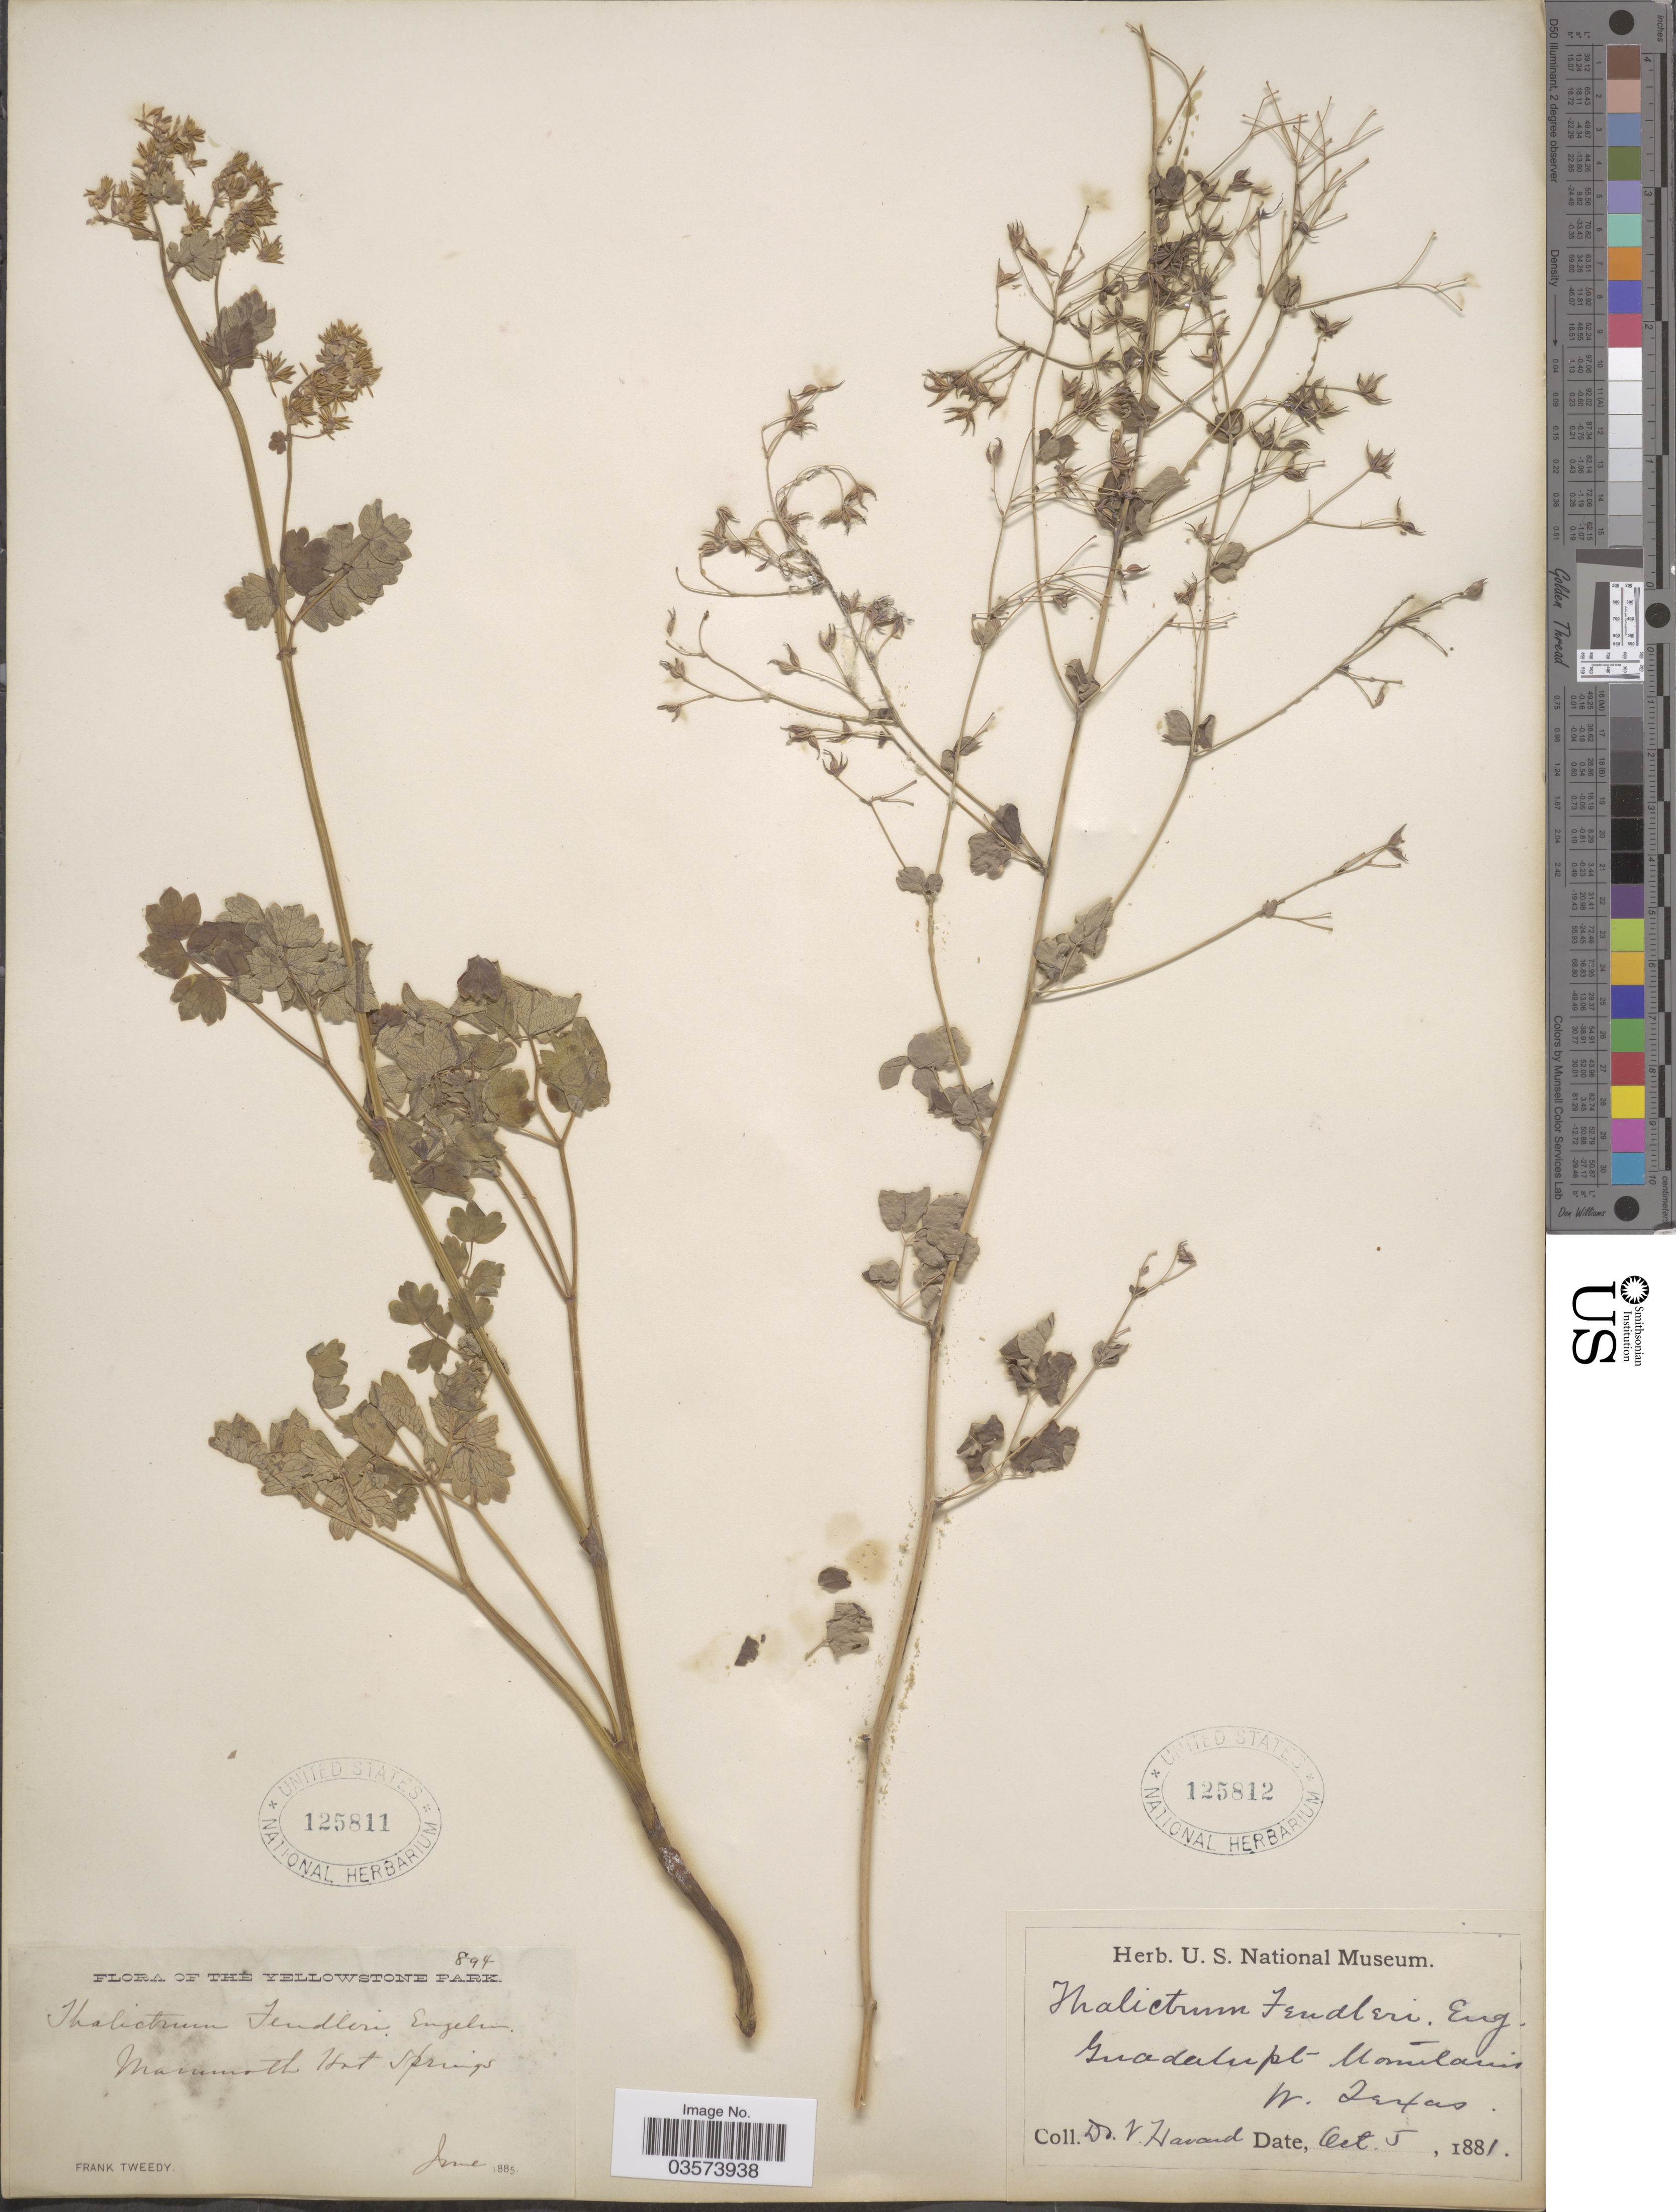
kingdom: Plantae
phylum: Tracheophyta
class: Magnoliopsida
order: Ranunculales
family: Ranunculaceae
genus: Thalictrum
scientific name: Thalictrum fendleri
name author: Engelm. ex A. Gray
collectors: F. Tweedy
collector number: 894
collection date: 1885-06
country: United States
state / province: Wyoming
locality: Mammoth Hot Springs. The Yellowstone Park.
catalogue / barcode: US 125811